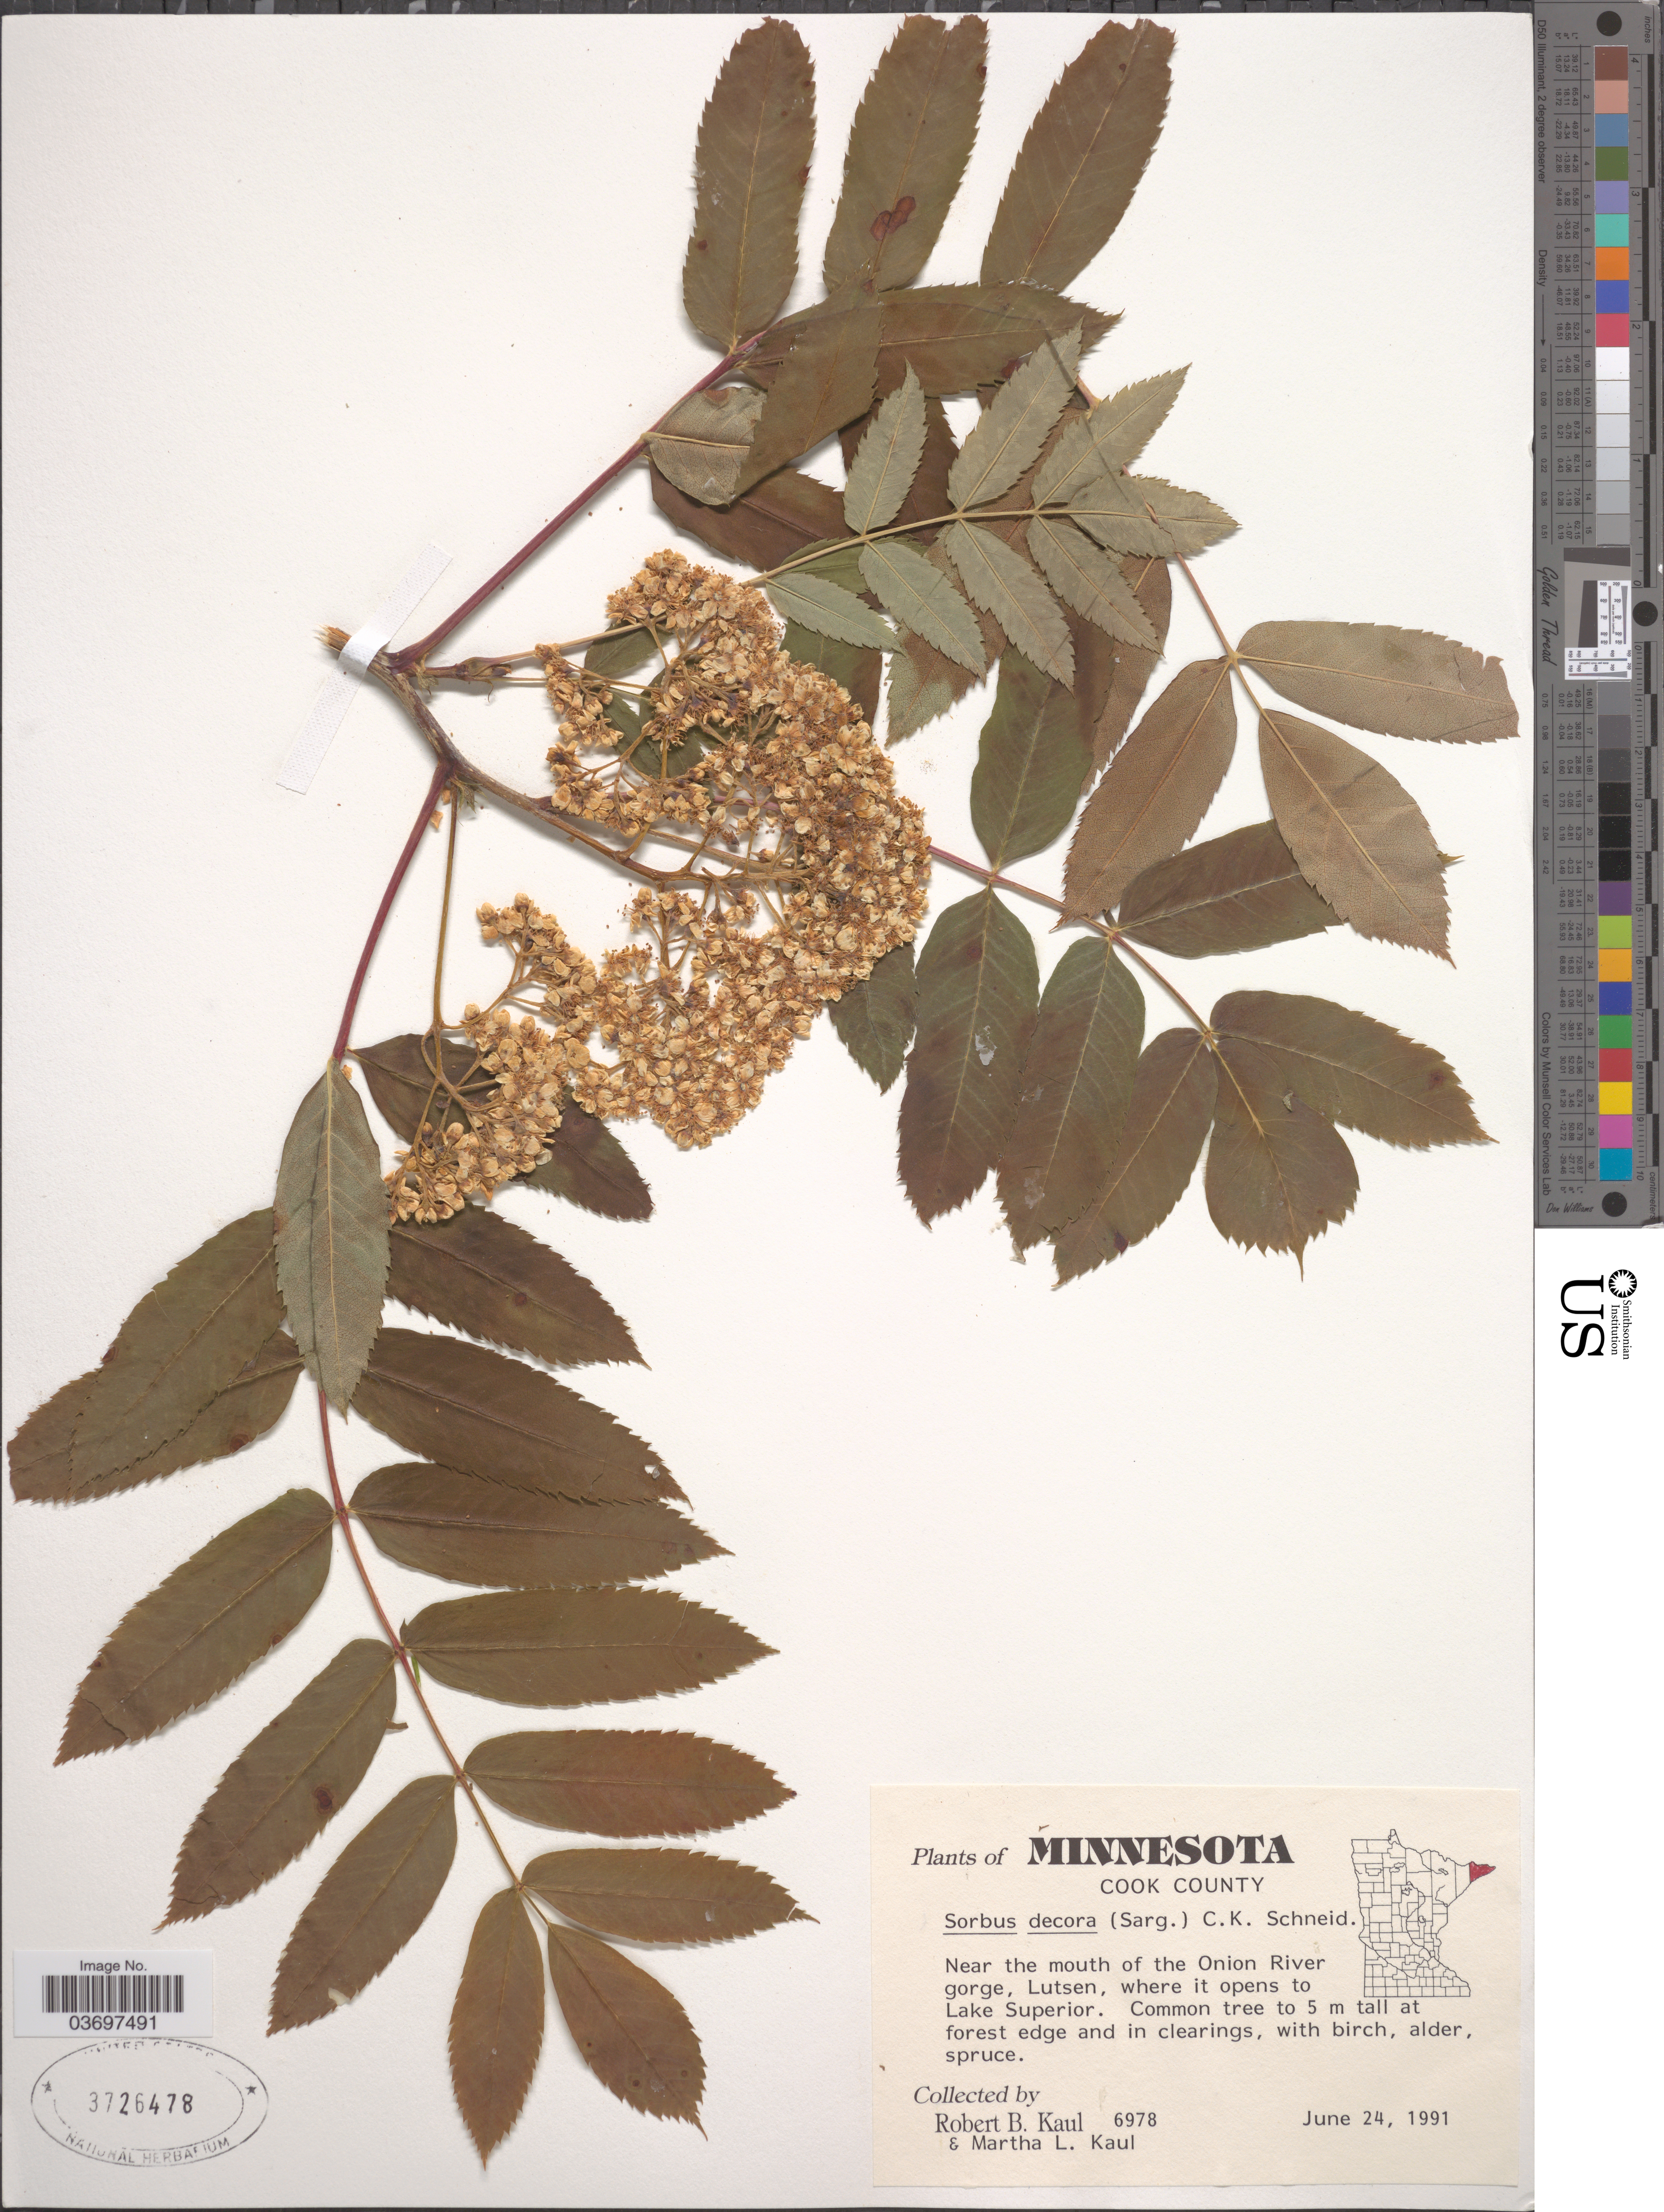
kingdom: Plantae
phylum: Tracheophyta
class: Magnoliopsida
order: Rosales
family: Rosaceae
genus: Sorbus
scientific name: Sorbus decora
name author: (Sarg.) C.K. Schneid.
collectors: R. Kaul & M. Kaul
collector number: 6978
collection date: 1991-06-24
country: United States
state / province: Minnesota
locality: Cook County. Near the mouth of the Onion River gorge, Lutsen, where it opens to Lake Superior.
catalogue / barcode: US 3726478